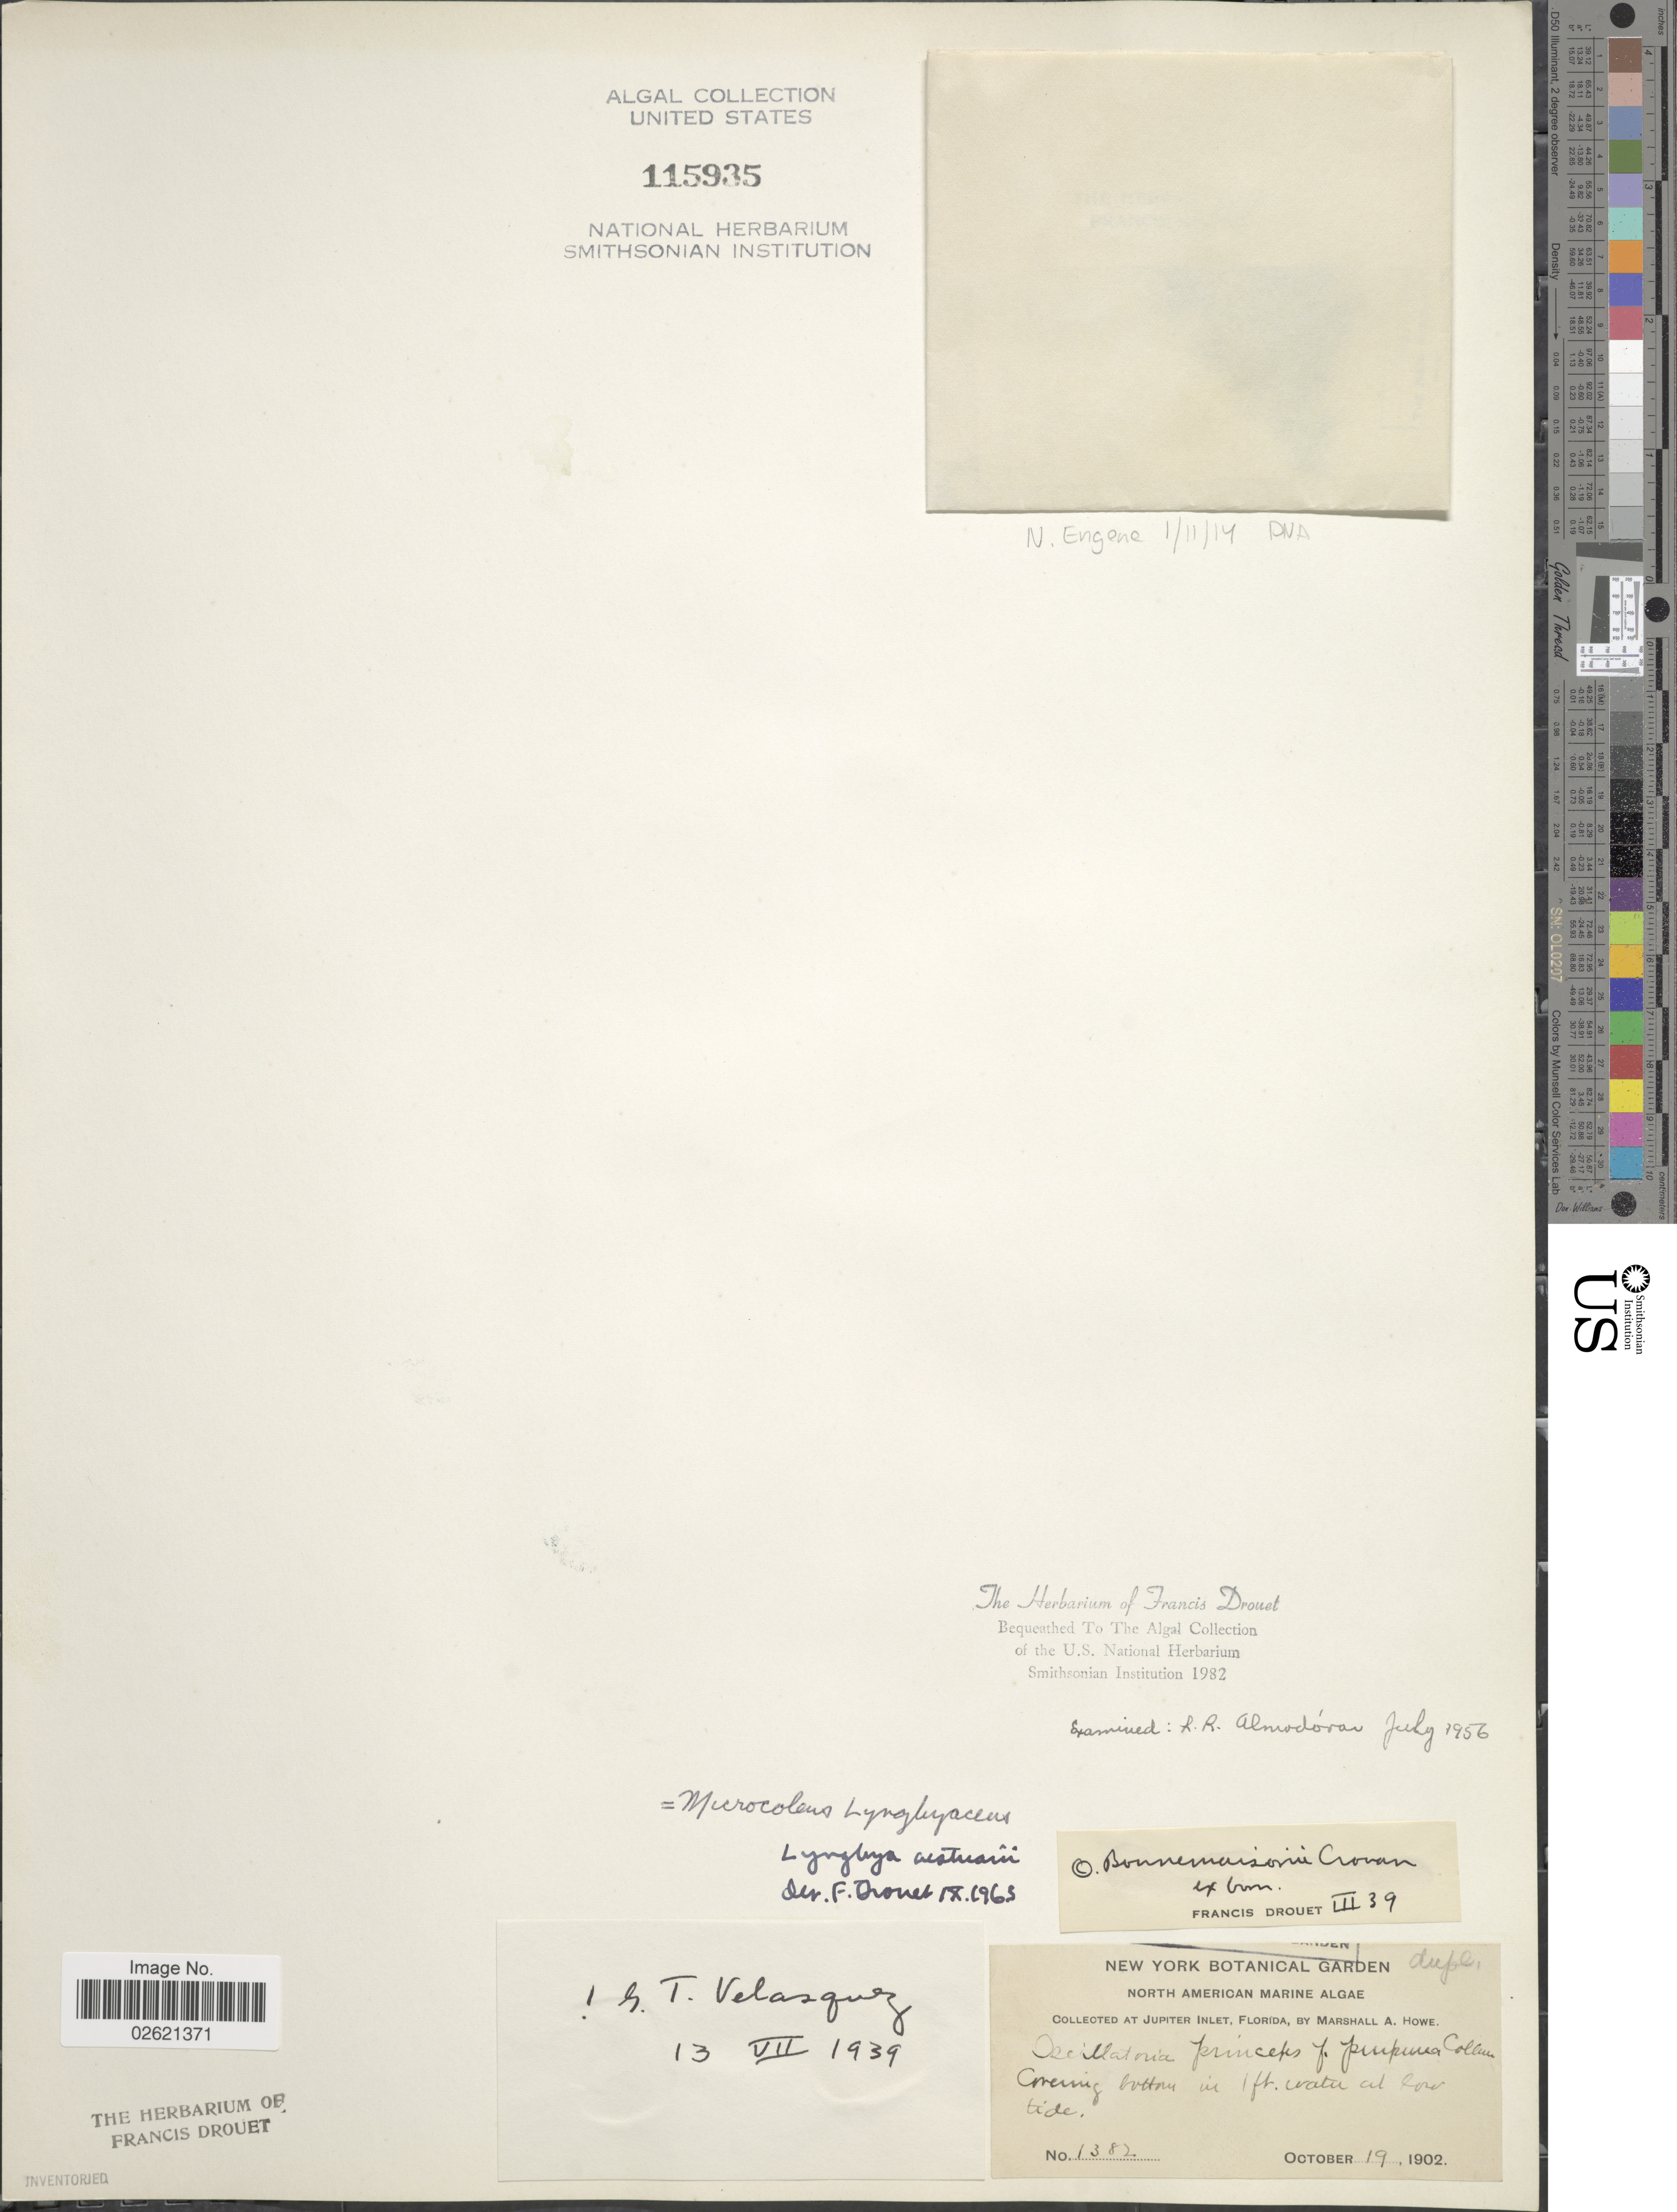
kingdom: Bacteria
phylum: Cyanobacteria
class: Cyanobacteriia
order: Cyanobacteriales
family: Microcoleaceae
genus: Microcoleus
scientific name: Microcoleus lyngbyaceus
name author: Kütz. ex Forti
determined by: Drouet, F. E.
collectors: M. A. Howe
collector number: MAH 1382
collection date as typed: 19 Oct 1902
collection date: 1902-10-19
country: United States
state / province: Florida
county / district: Palm Beach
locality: Jupiter Inlet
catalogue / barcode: US 115935